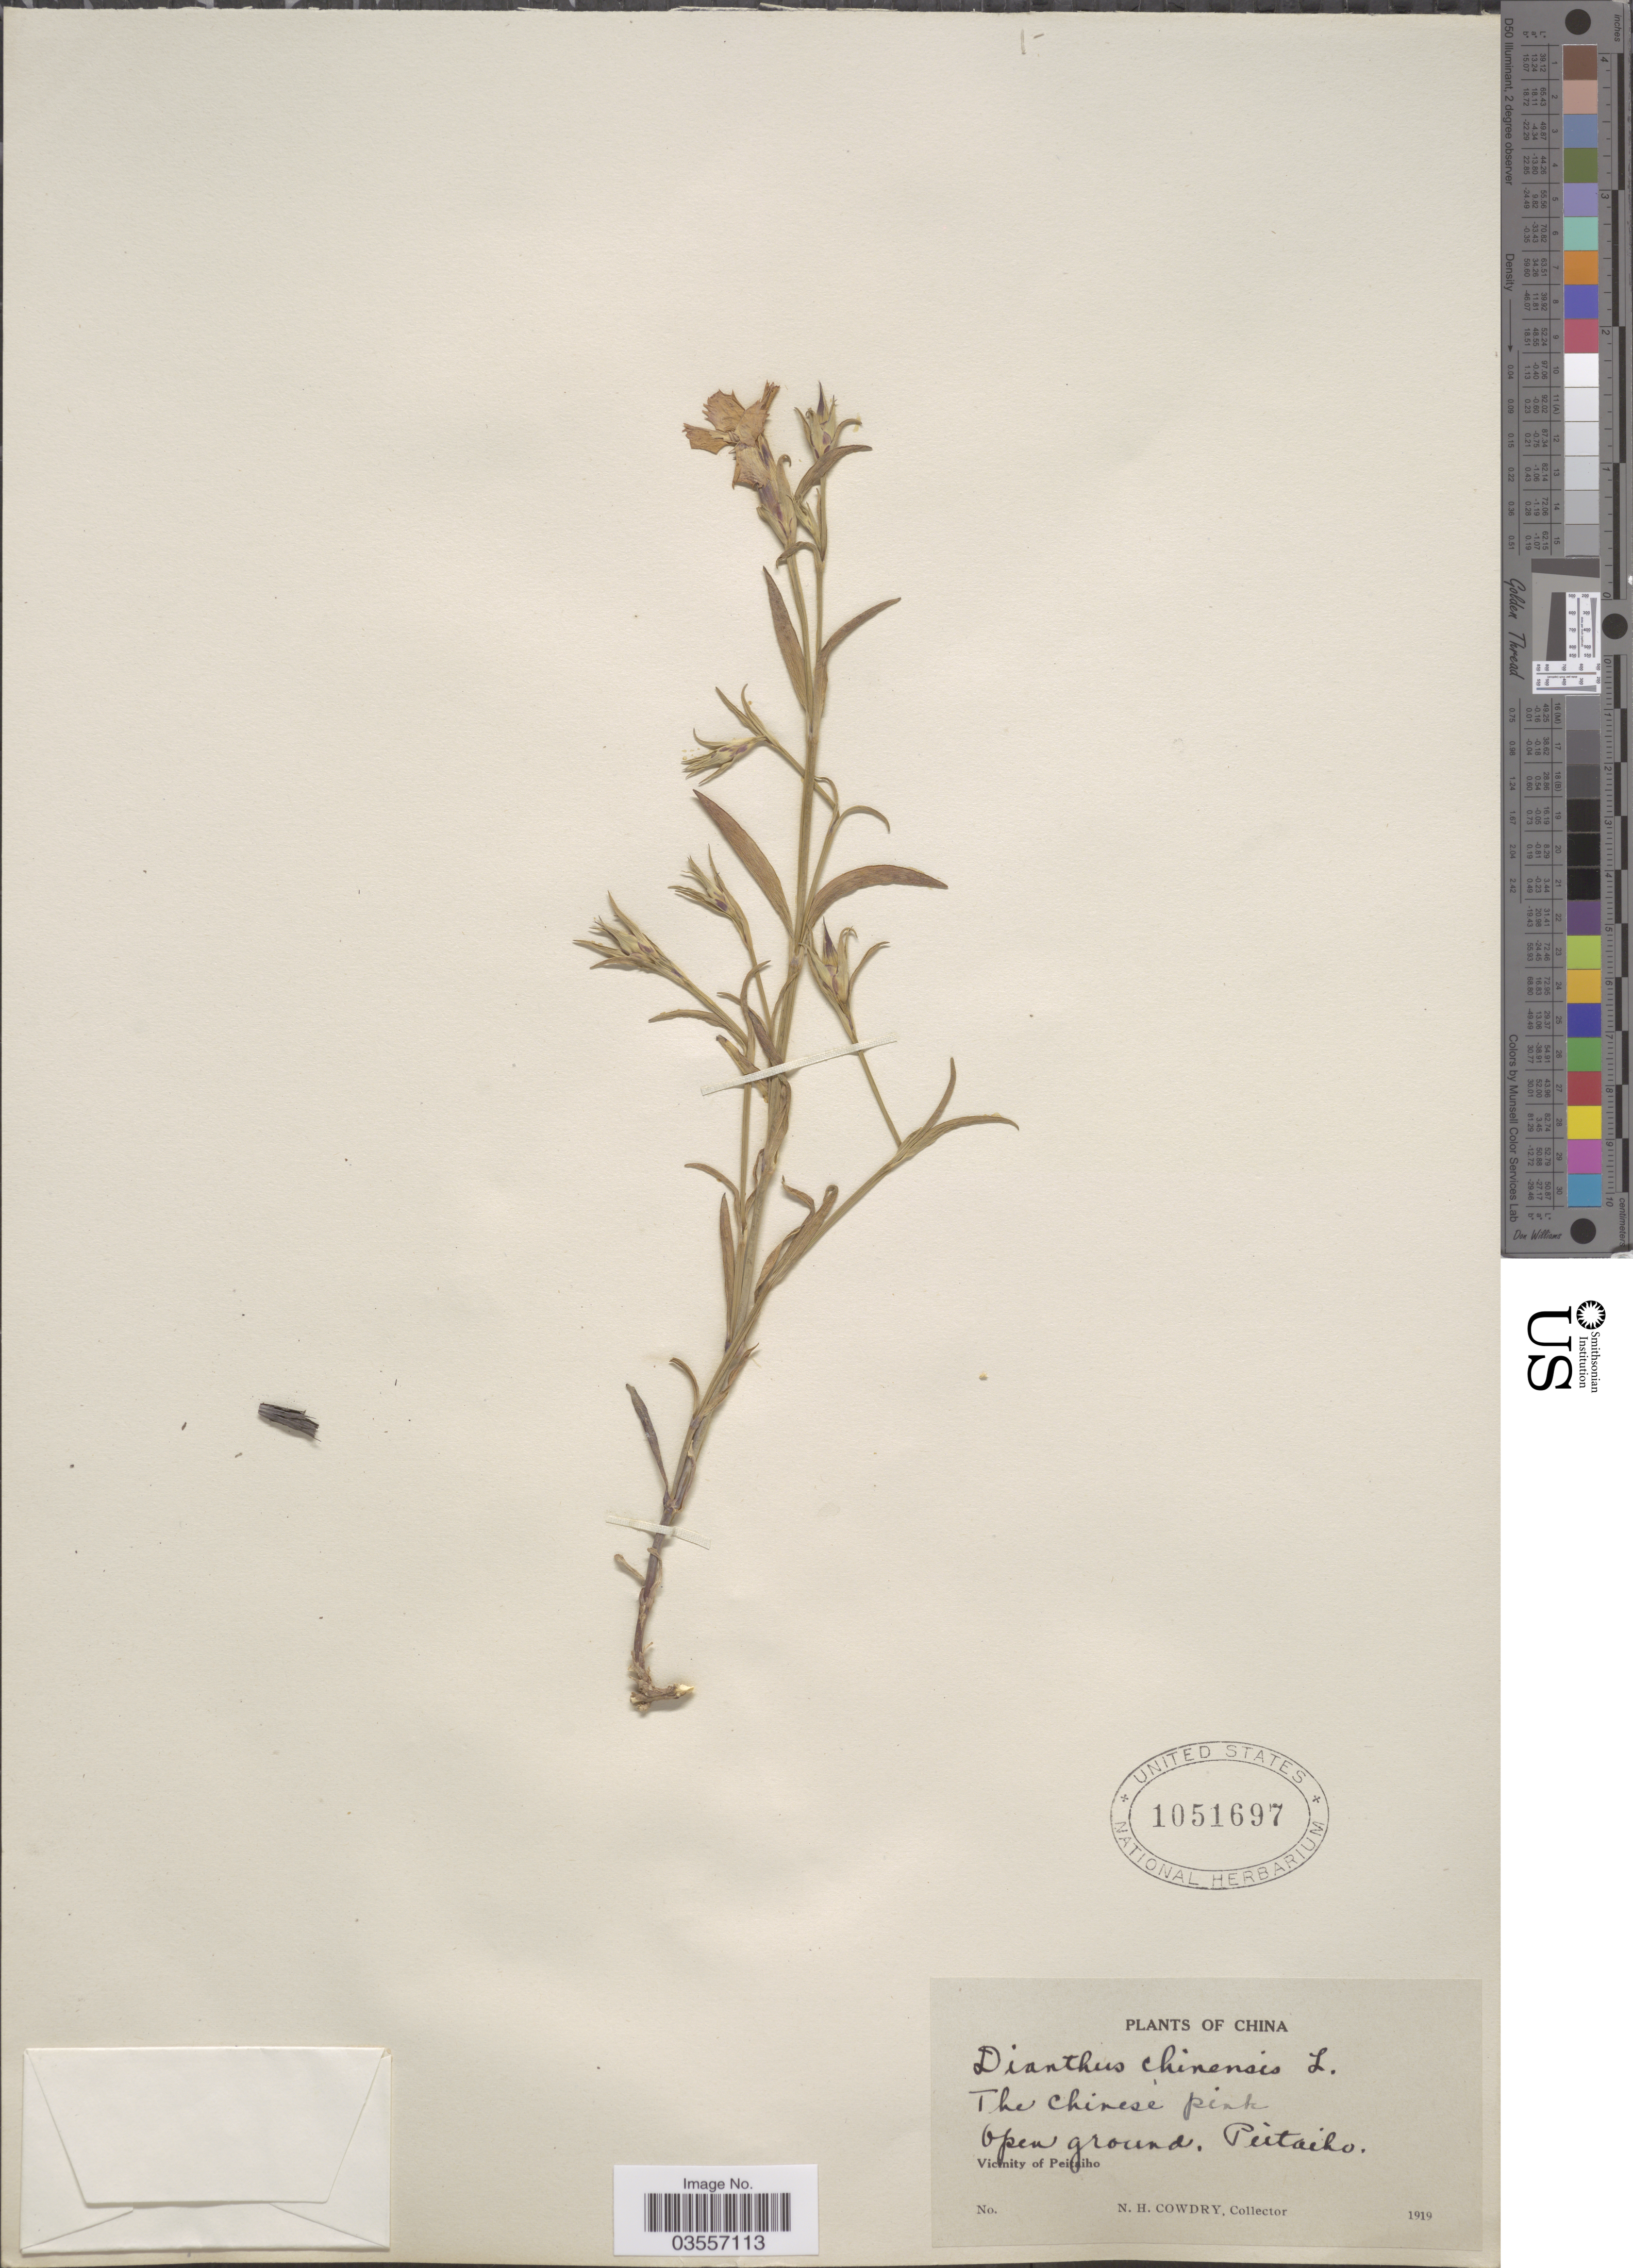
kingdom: Plantae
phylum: Tracheophyta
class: Magnoliopsida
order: Caryophyllales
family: Caryophyllaceae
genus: Dianthus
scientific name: Dianthus chinensis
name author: L.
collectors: N. H. Cowdry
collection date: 1919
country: China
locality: Vicinity of Peitaiho. Peitaiho.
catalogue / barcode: US 1051697